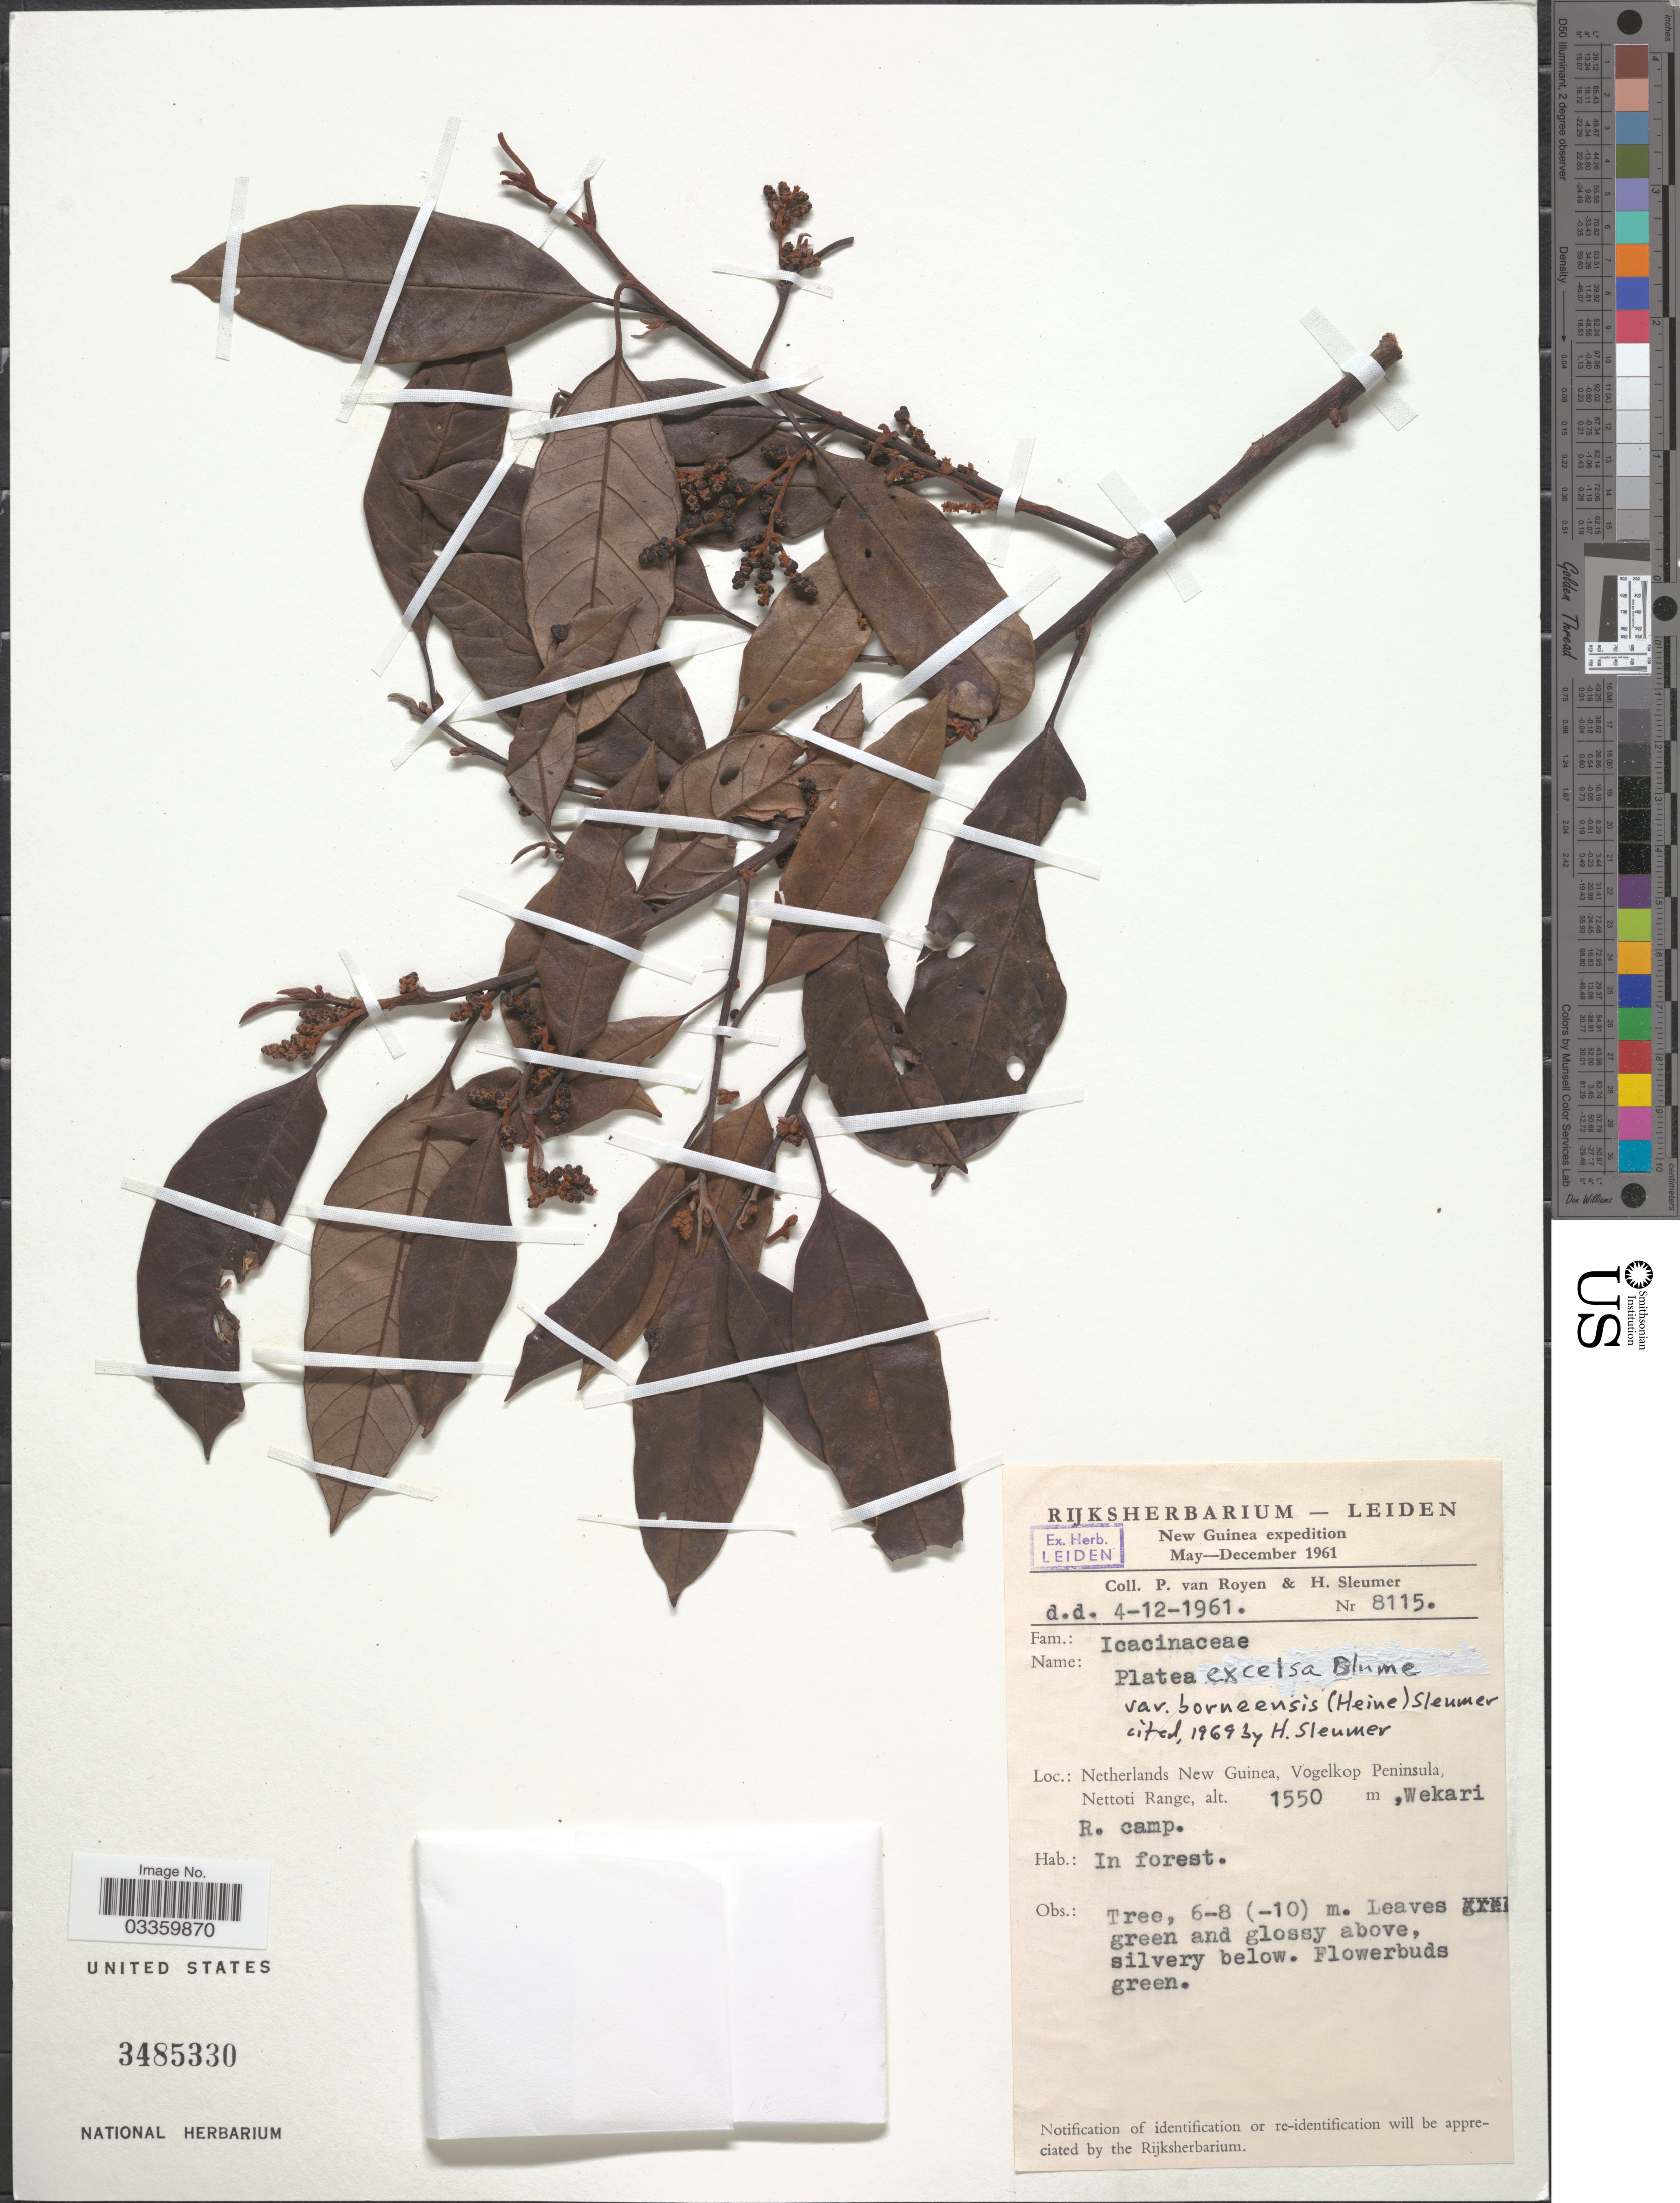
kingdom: Plantae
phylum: Tracheophyta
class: Magnoliopsida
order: Metteniusales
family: Metteniusaceae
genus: Platea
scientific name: Platea excelsa var. borneensia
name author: (Blume) Sleumer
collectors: P. van Royen & H. O. Sleumer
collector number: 8115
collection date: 1961-12-04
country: Indonesia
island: New Guinea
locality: New Guinea. Netherlands New Guinea, Vogelkop Peninsula, Nettoti Range, Wekari R. camp.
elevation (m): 1550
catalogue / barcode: US 3485330